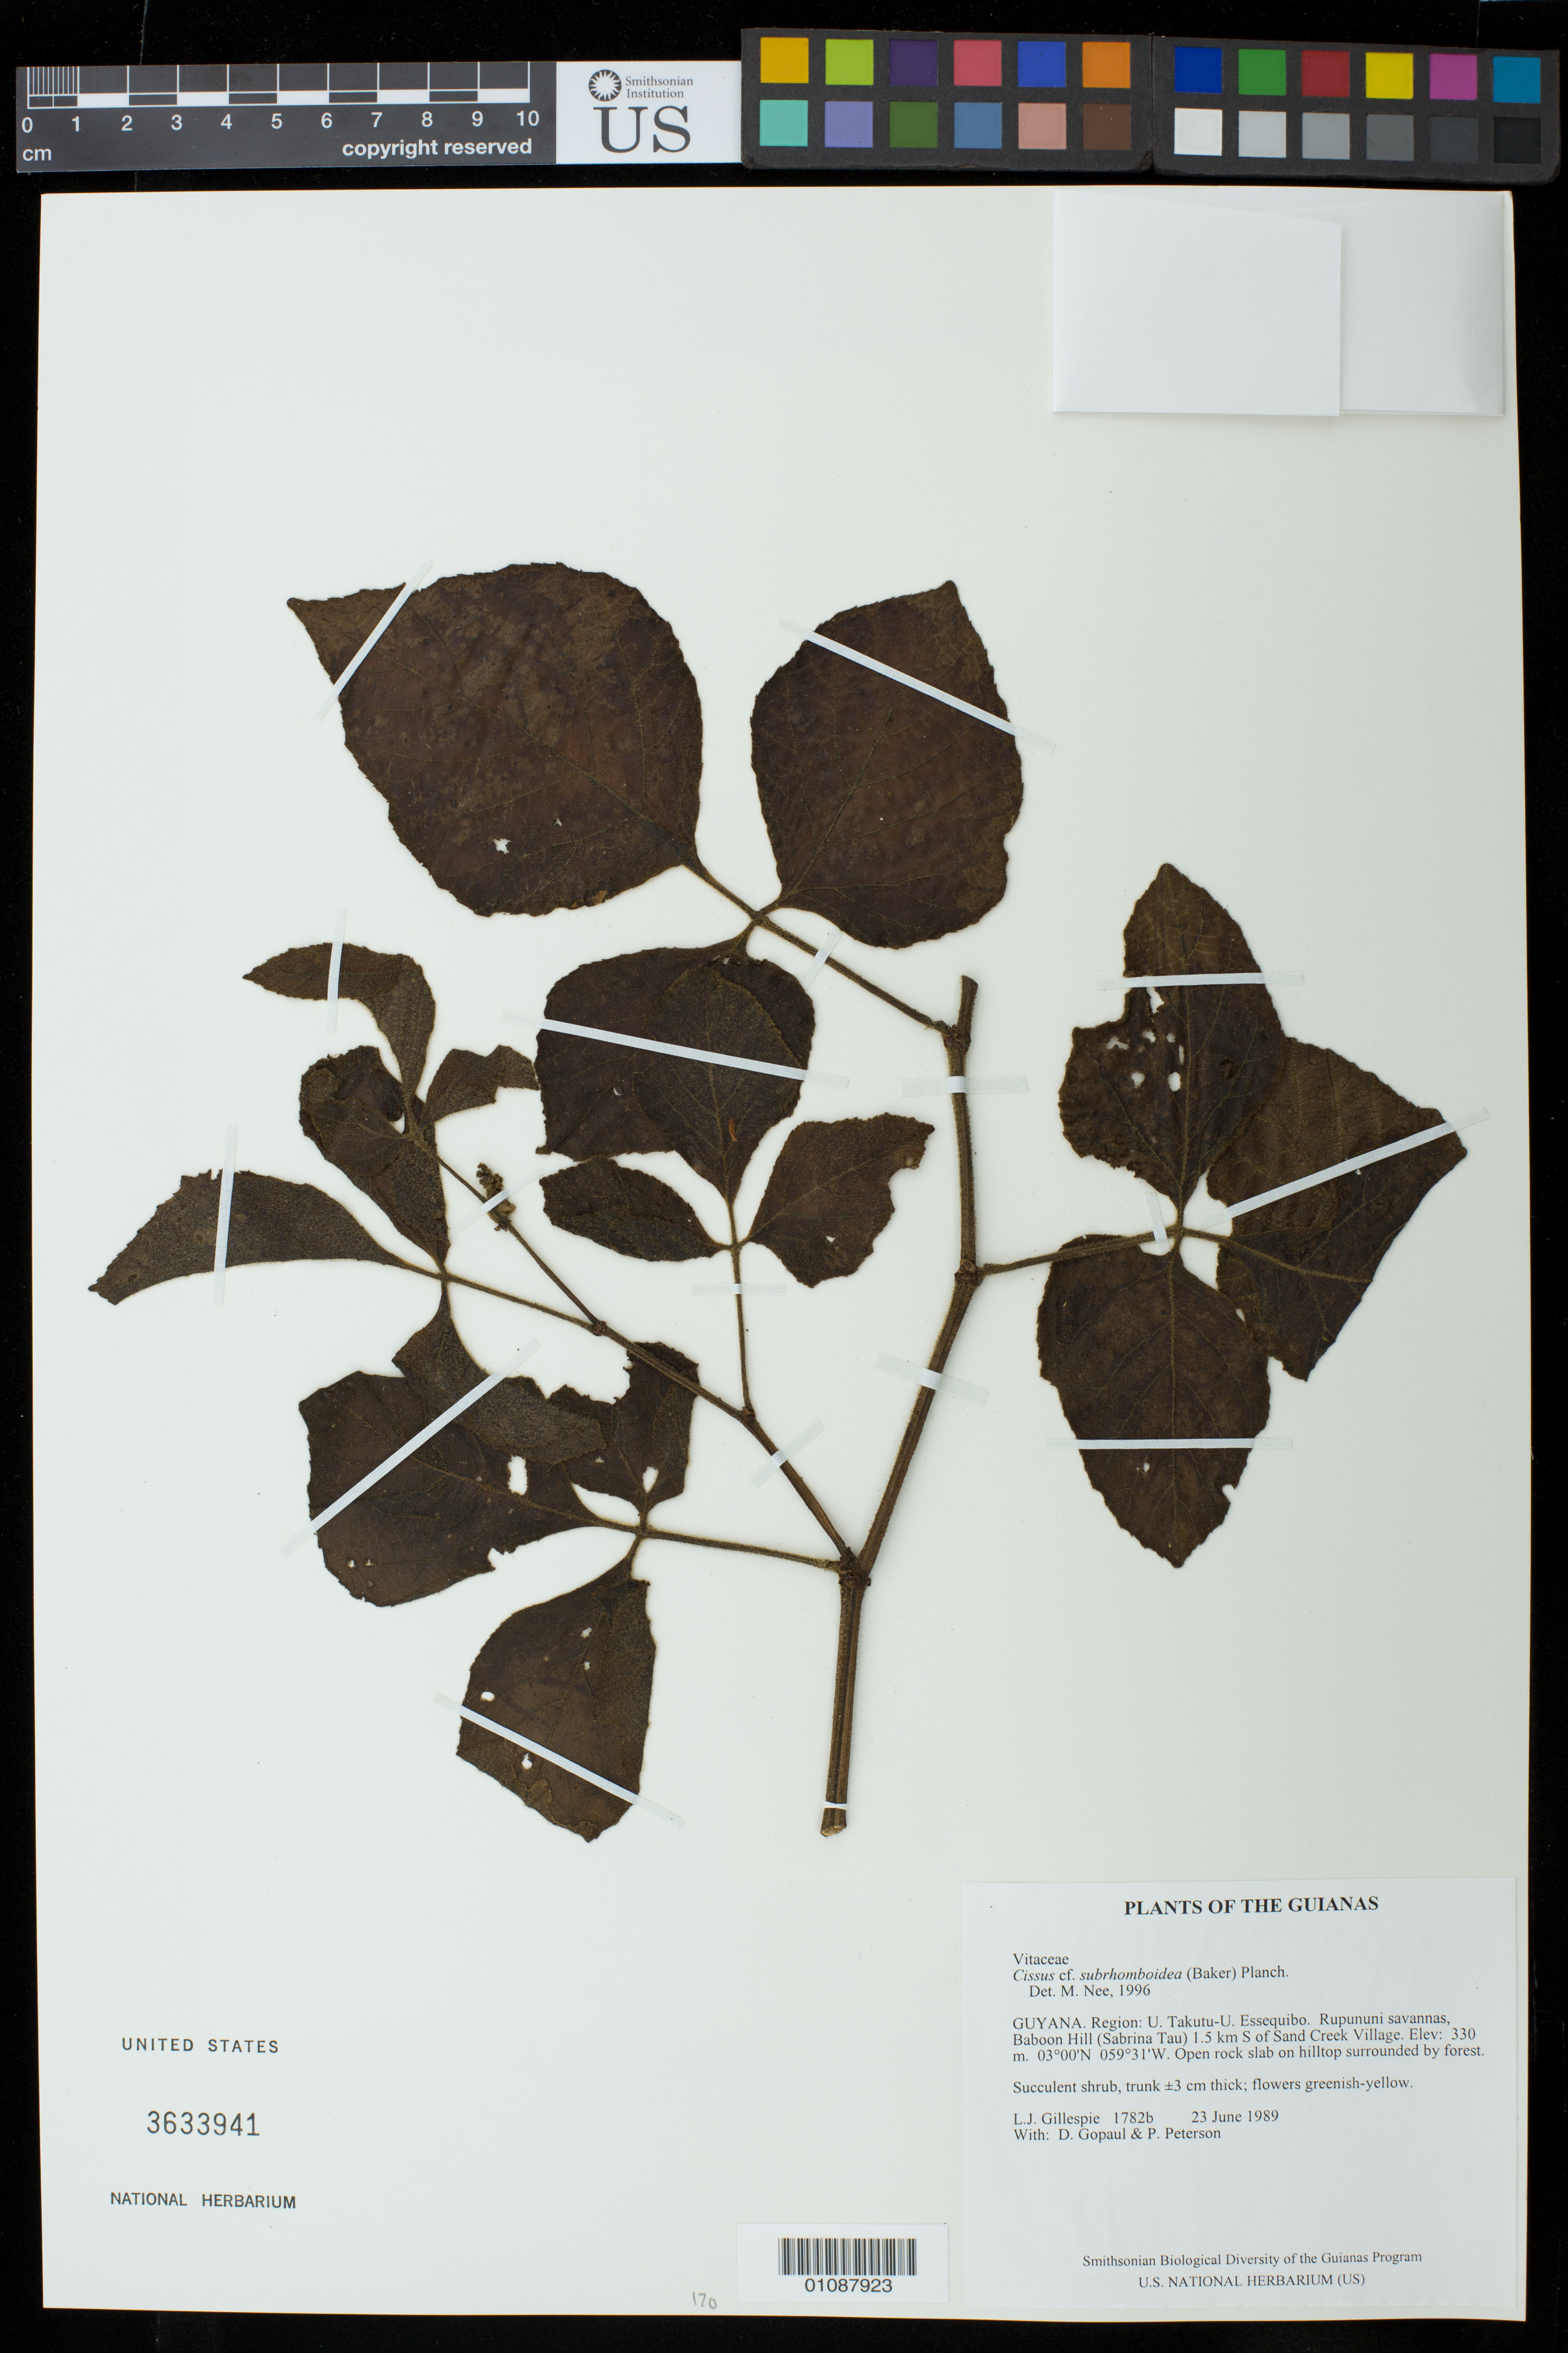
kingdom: Plantae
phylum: Tracheophyta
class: Magnoliopsida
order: Vitales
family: Vitaceae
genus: Cissus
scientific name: Cissus subrhomboidea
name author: (Baker) Planch.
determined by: Nee, Michael H.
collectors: L. J. Gillespie, D. Gopaul & P. M. Peterson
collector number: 1782 b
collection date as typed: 23 June 1989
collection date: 1989-06-23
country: Guyana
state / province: U. Takutu-U. Essequibo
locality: Rupununi savannas, Baboon Hill (Sabrina Tau) 1.5 km S of Sand Creek Village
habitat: Open rock slab on hilltop surrounded by forest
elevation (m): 330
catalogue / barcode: US 3633941